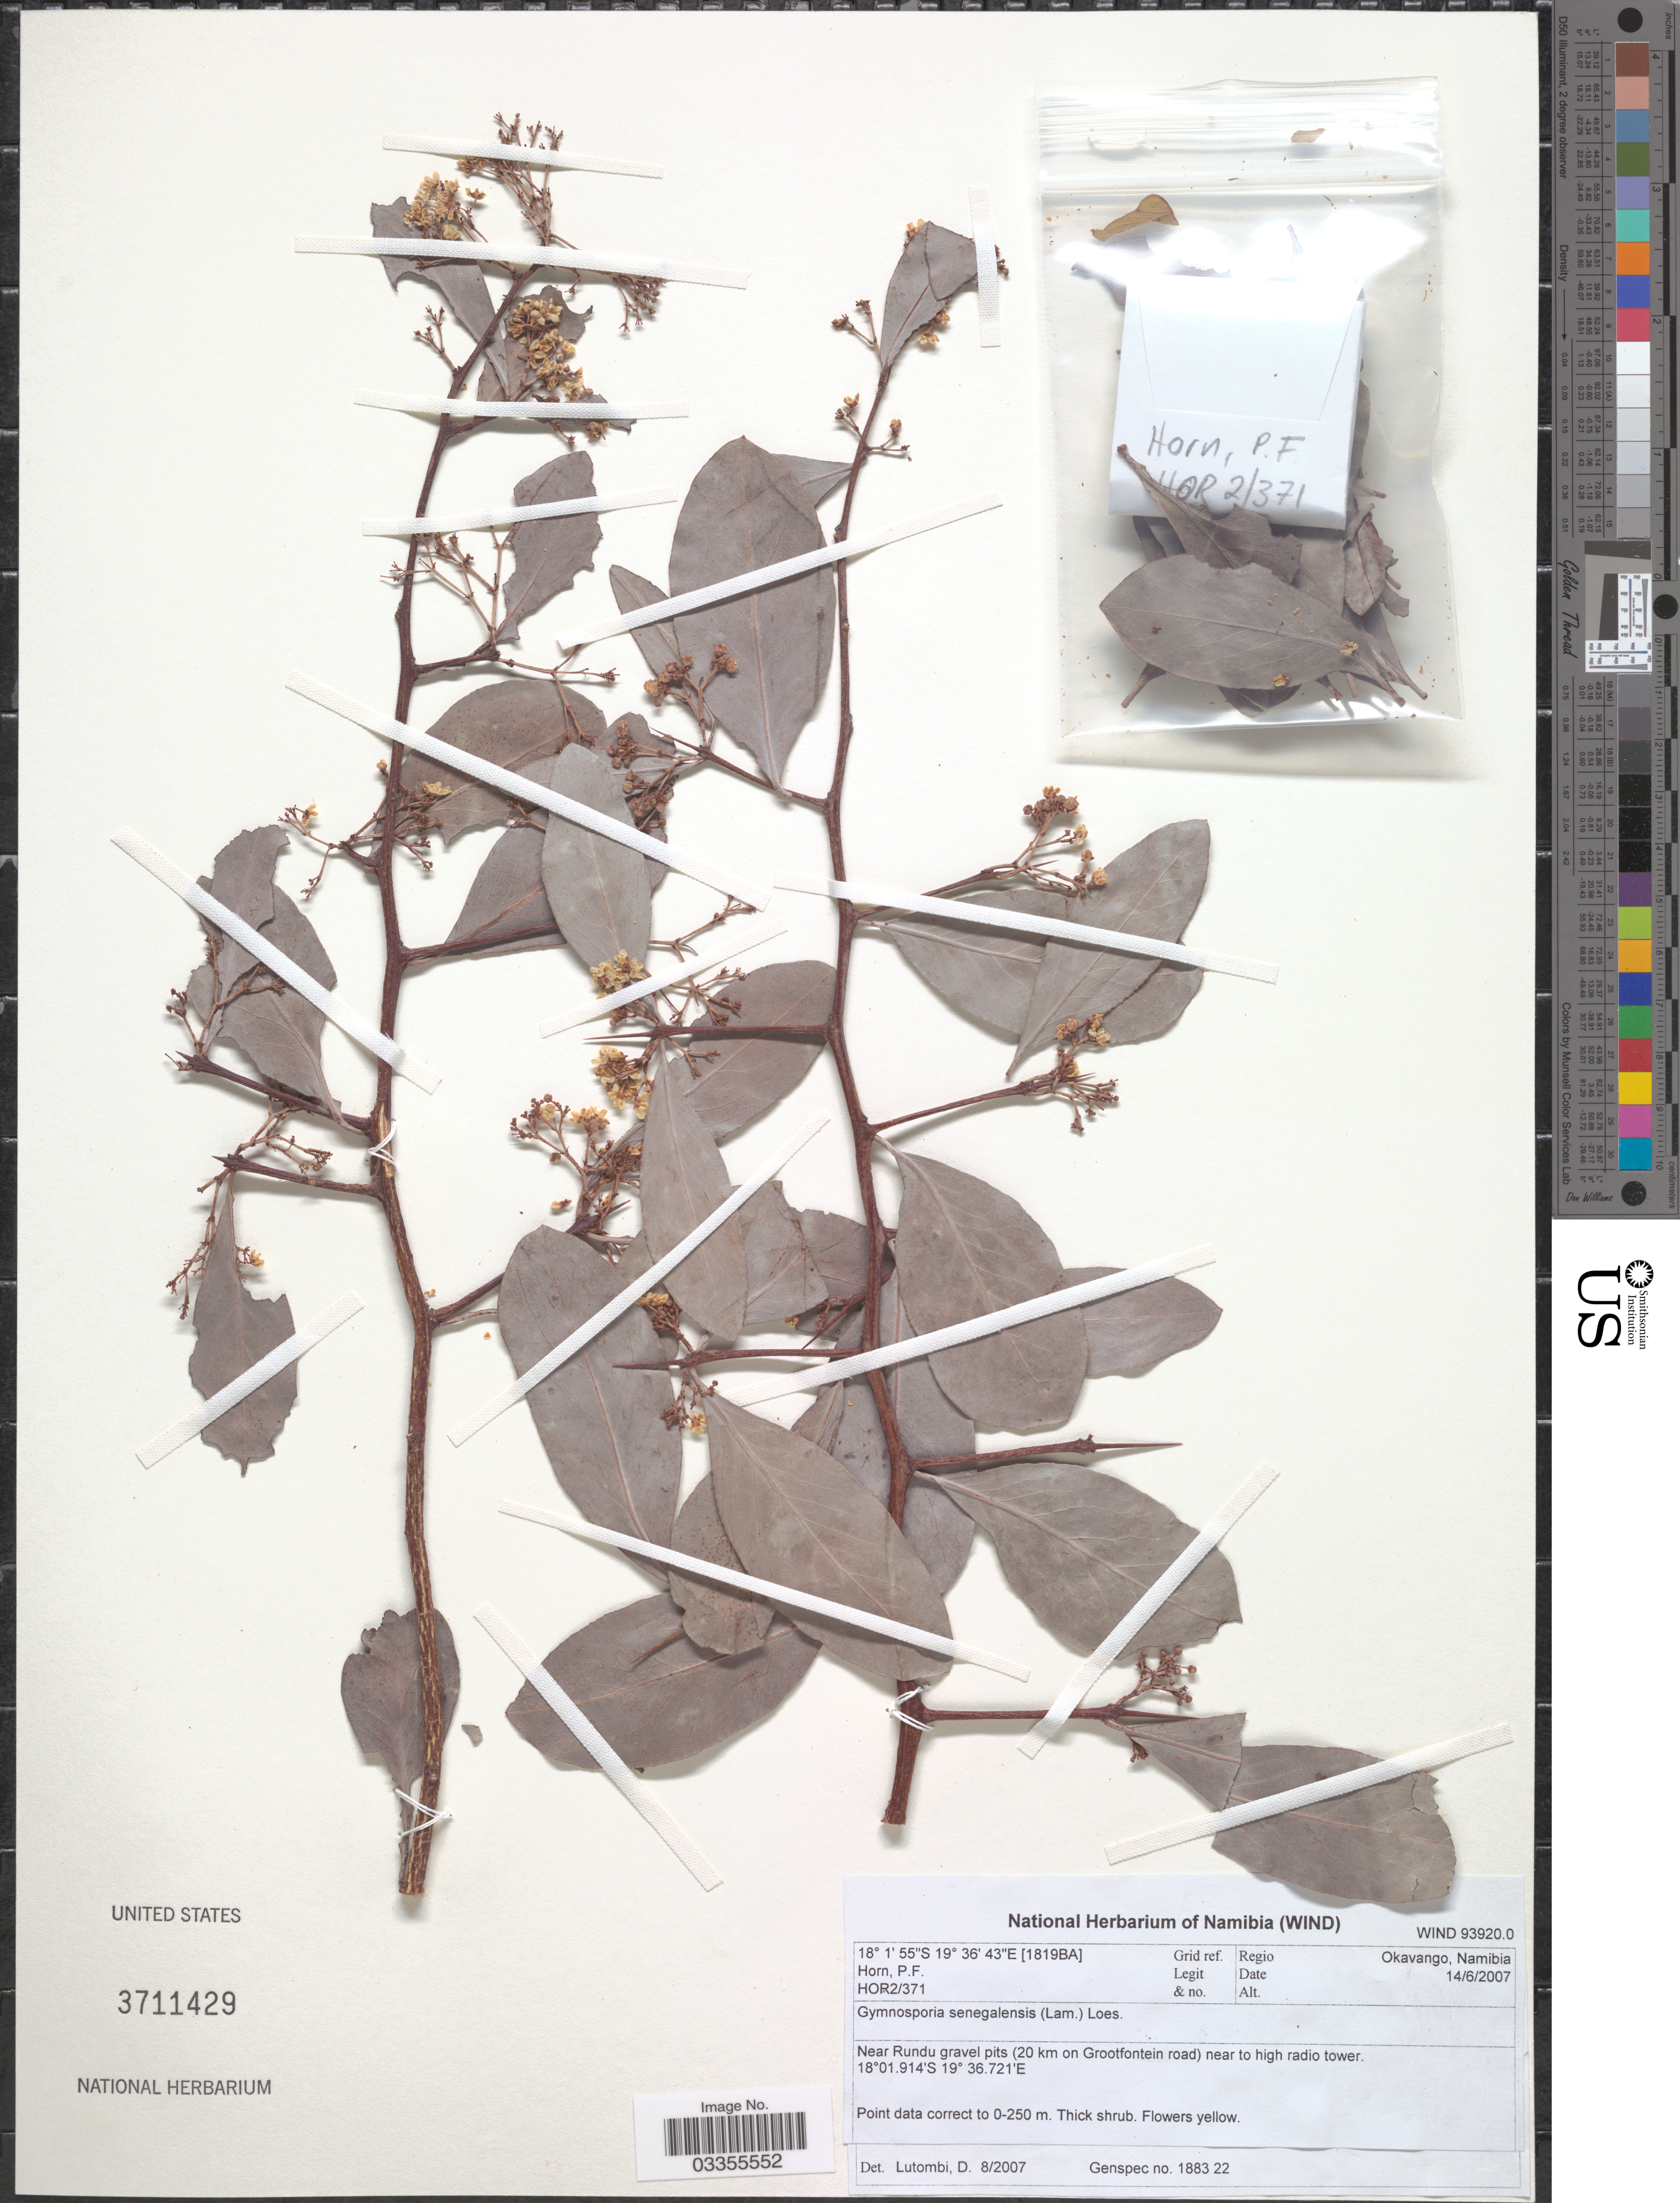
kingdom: Plantae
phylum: Tracheophyta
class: Magnoliopsida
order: Celastrales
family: Celastraceae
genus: Gymnosporia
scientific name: Gymnosporia senegalensis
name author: (Lam.) Loes.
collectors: P. Horn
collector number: HOR2/371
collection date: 2007-06-14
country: Namibia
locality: [1819BA] Grid ref. Regio Okavango. Near Rundu gravel pits (20 km on Grootfontein road) near to high radio tower.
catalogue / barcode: US 3711429